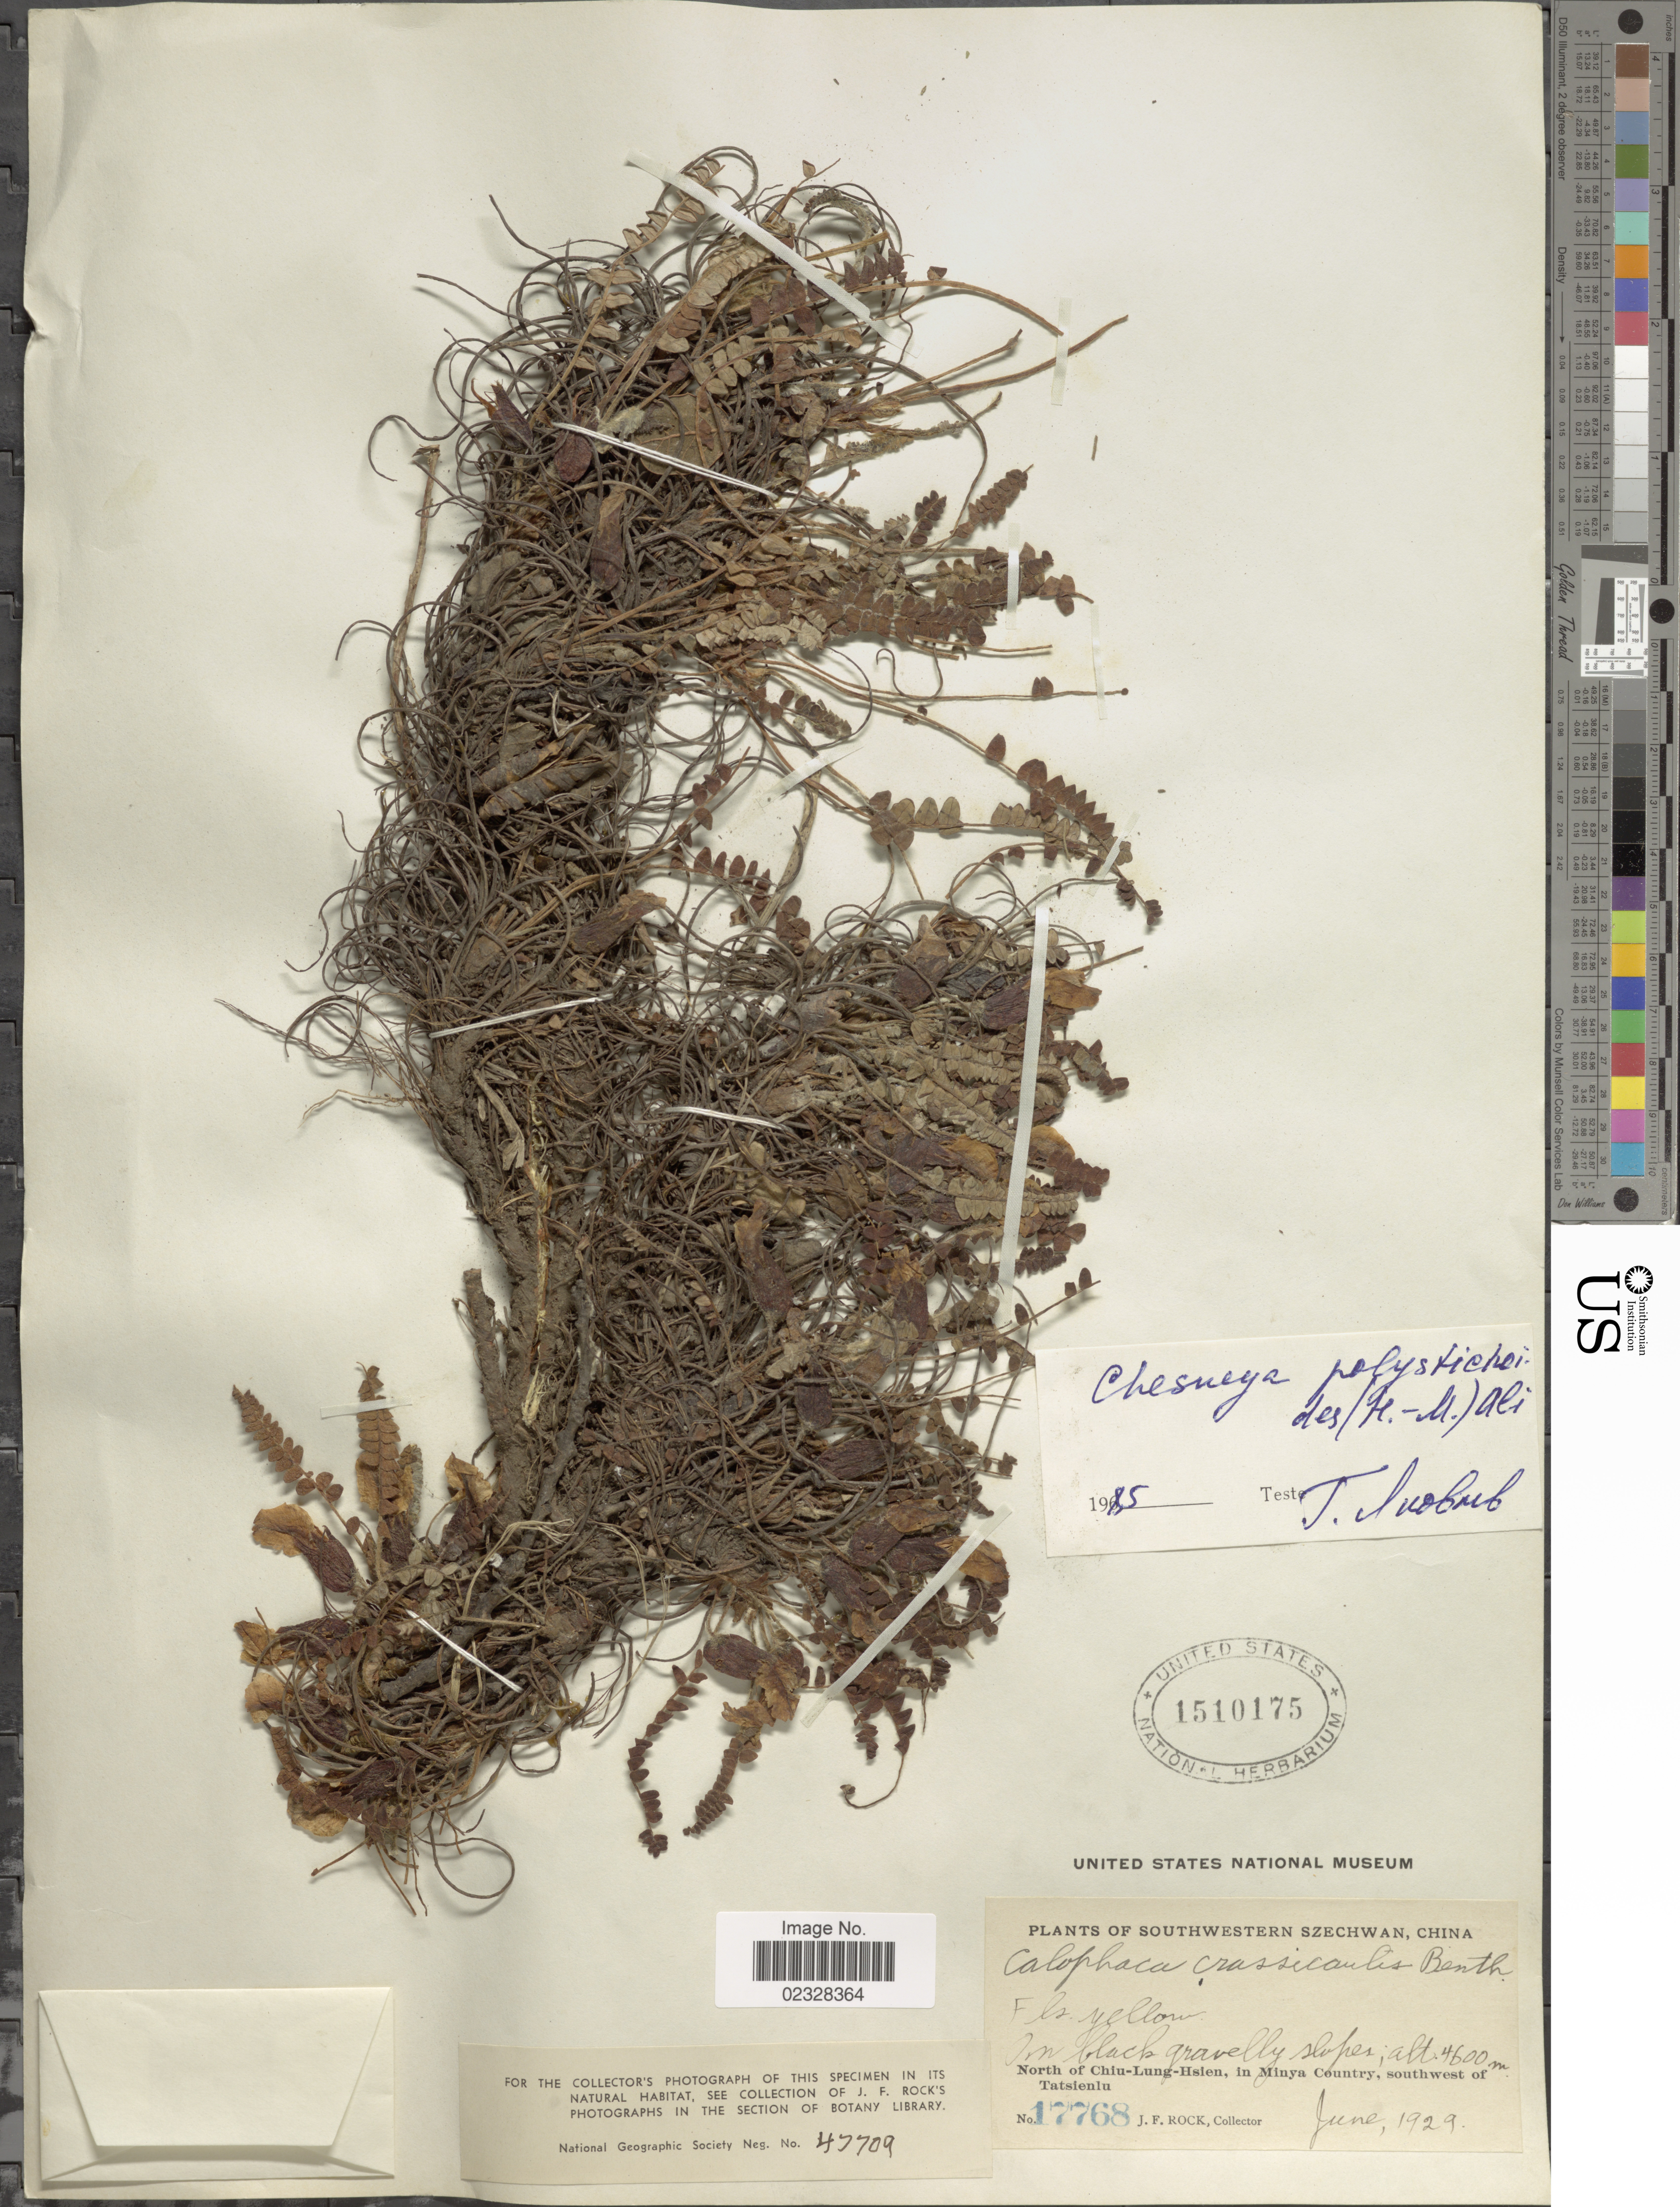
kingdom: Plantae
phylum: Tracheophyta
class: Magnoliopsida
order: Fabales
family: Fabaceae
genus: Chesneya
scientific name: Chesneya polystichoides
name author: (Hand.-Mazz.) Ali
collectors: J. Rock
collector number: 17768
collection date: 1929-06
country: China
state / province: Sichuan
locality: Southwestern Szechwan, on black gravelly slopes, north of Chiu-Lung-Hsien, in Minya Country, southwest of Tatsienlu.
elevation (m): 4600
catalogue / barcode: US 1510175